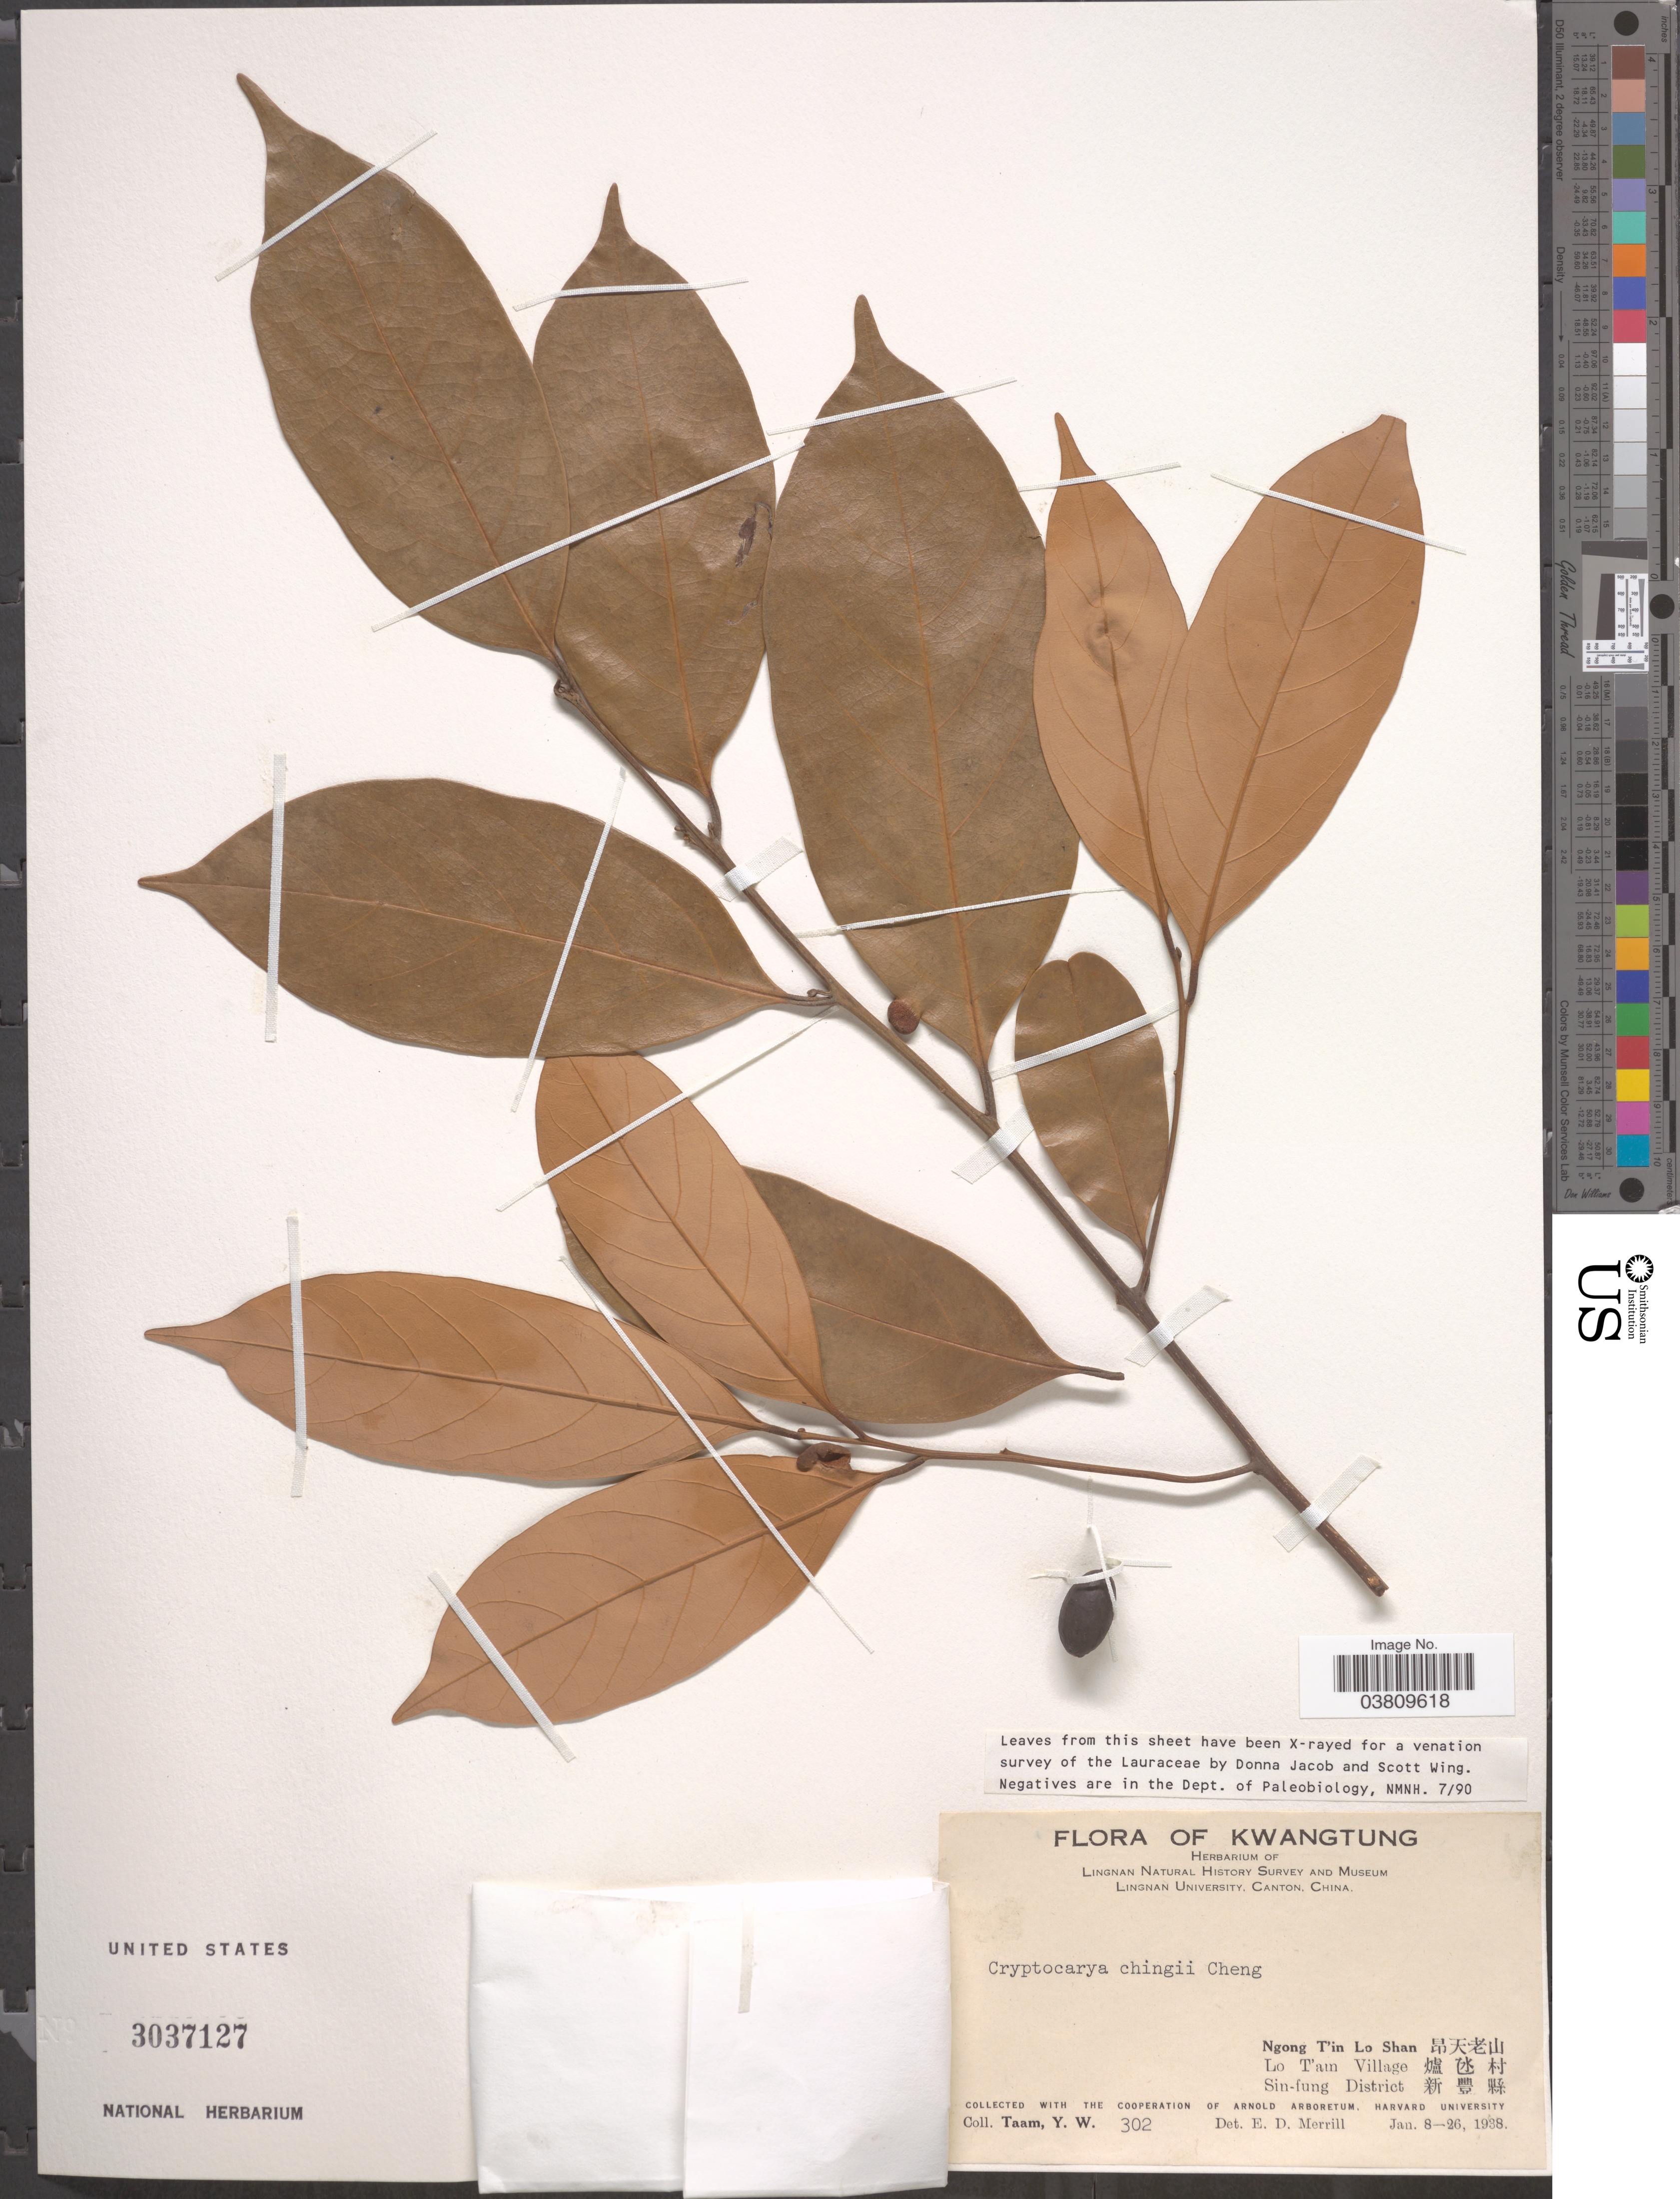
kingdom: Plantae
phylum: Tracheophyta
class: Magnoliopsida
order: Laurales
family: Lauraceae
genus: Cryptocarya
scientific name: Cryptocarya chingii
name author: W.C. Cheng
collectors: Y. W. Taam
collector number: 302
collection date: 1938-01-08/1938-01-26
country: China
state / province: Guangdong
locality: Kwangtung. Ngong T'in Lo Shan X. Lo T'am Village X. Sin-fung District X.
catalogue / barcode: US 3037127